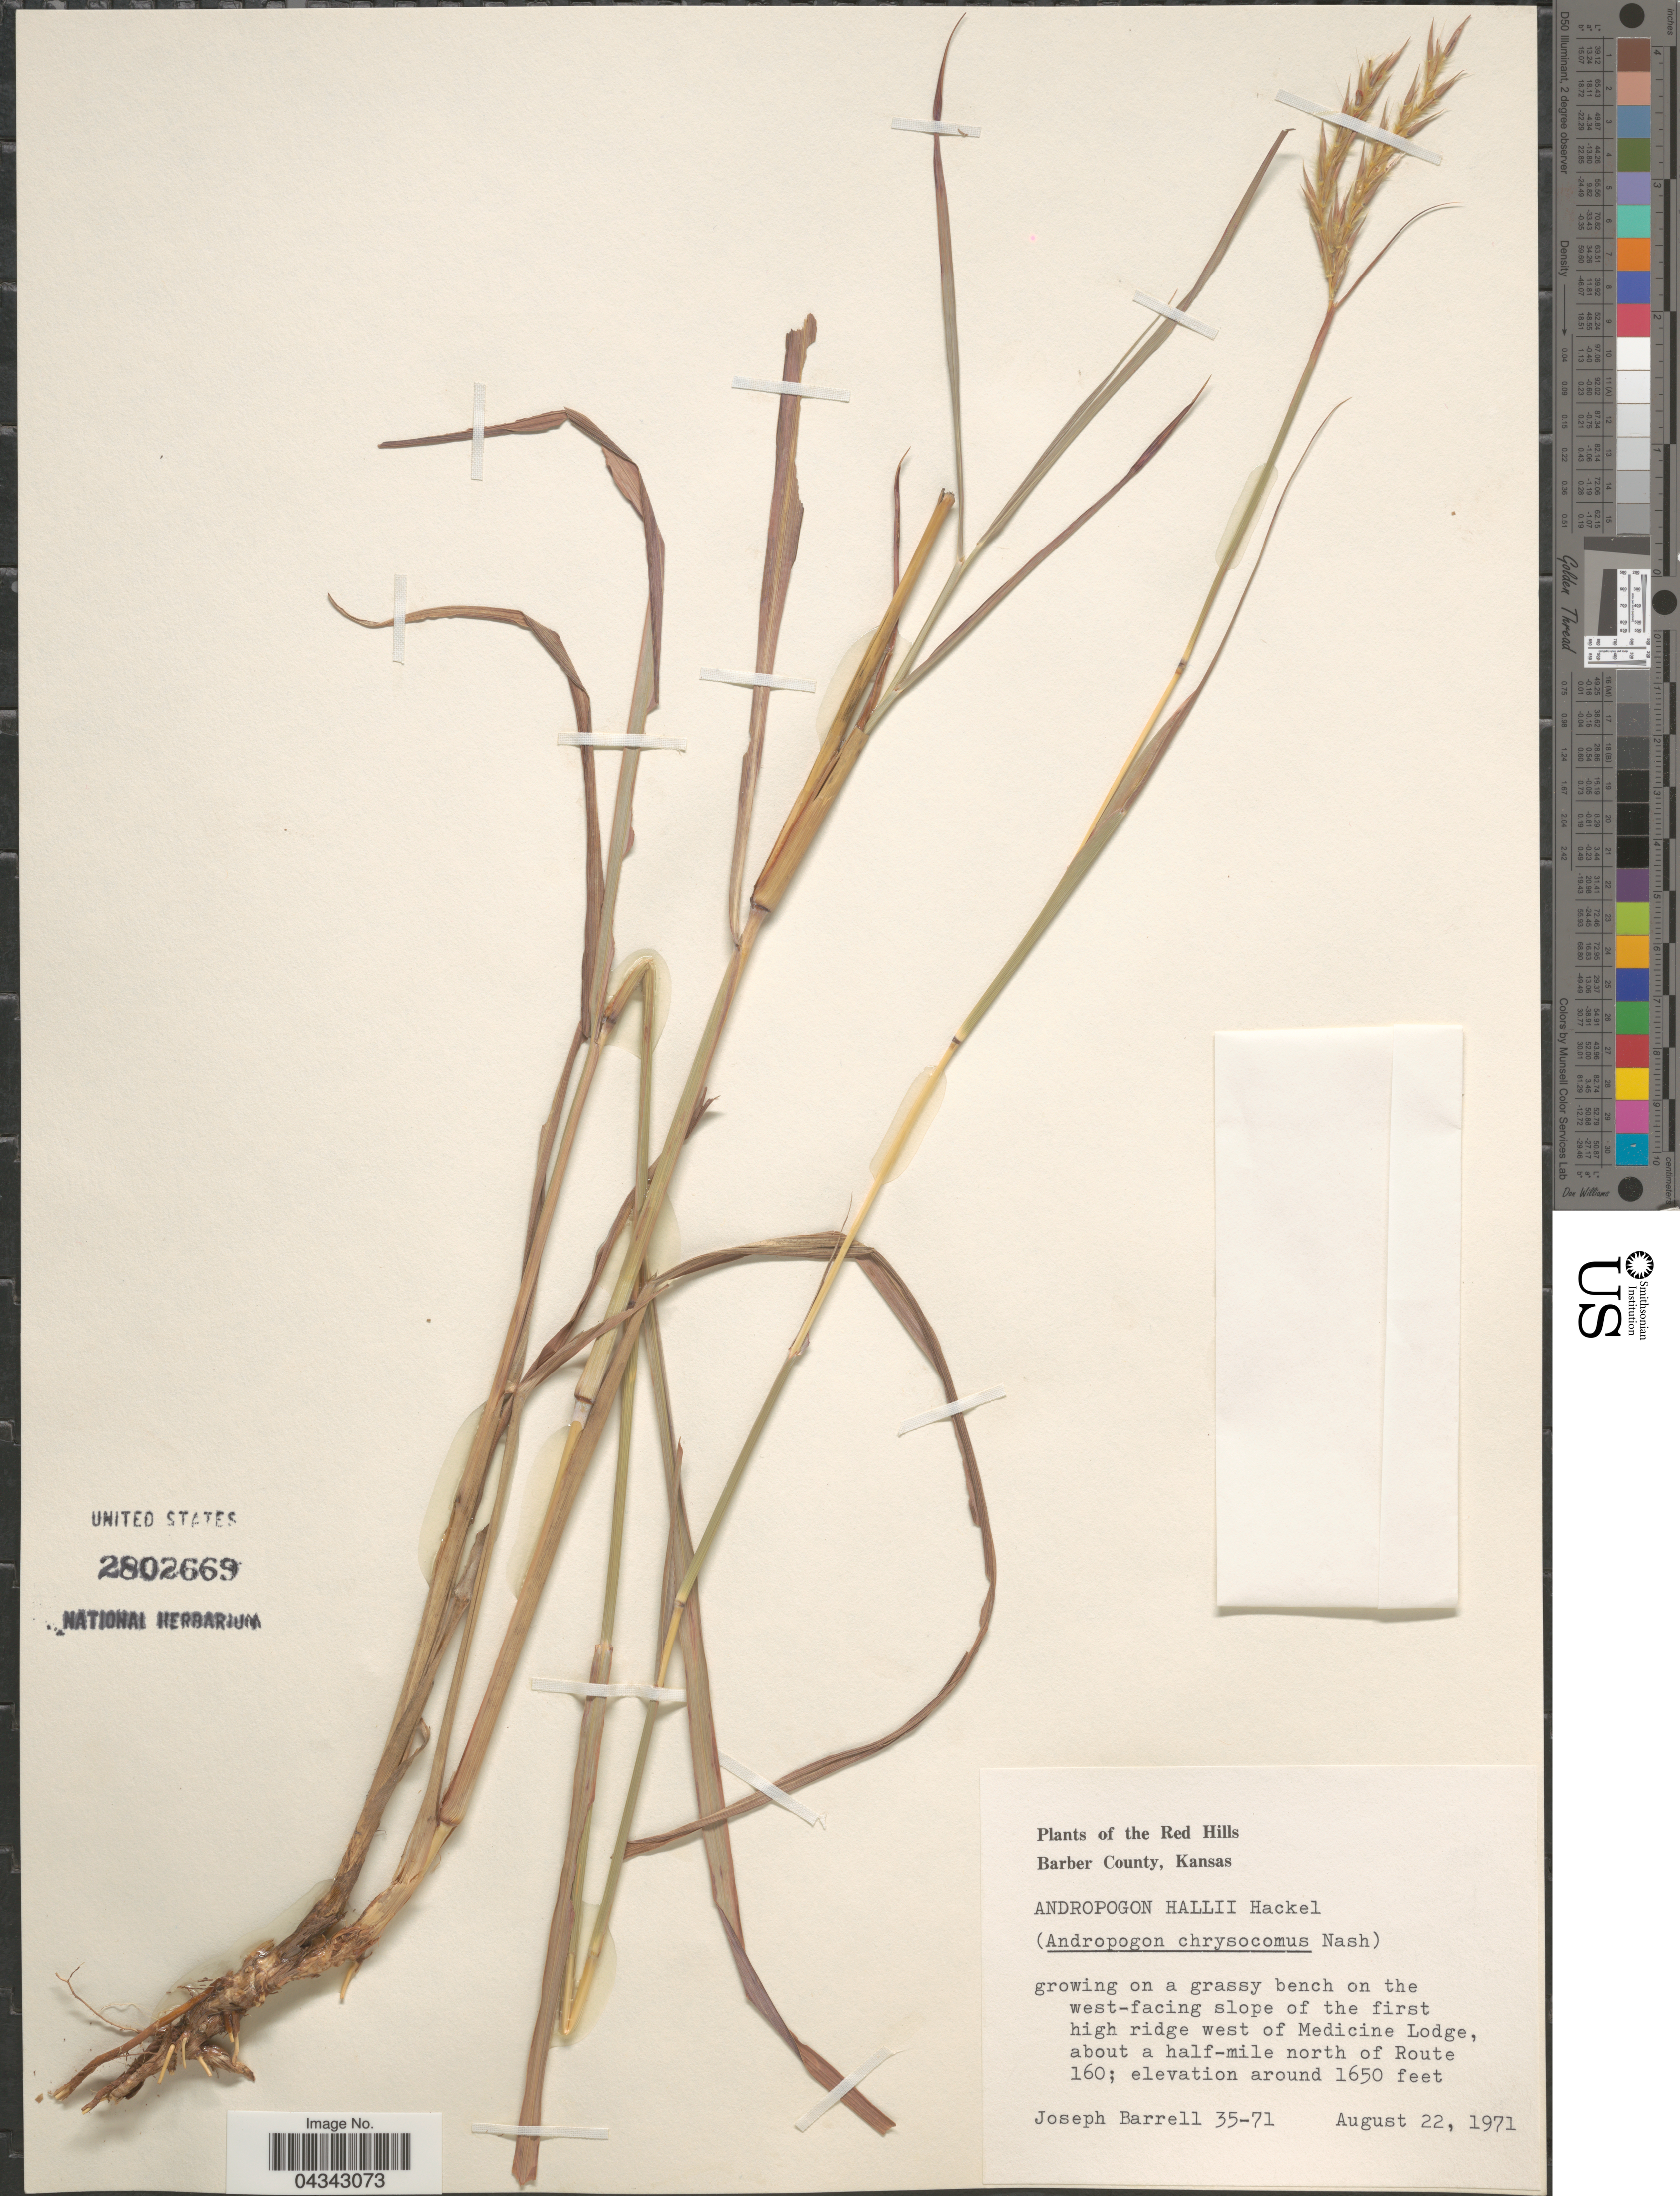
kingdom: Plantae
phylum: Tracheophyta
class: Liliopsida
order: Poales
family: Poaceae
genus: Andropogon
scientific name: Andropogon gerardii subsp. hallii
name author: (Hack.) Wipff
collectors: J. Barrell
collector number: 35-71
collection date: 1971-08-22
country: United States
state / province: Kansas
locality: Red Hills. Barber County. Growing on a grassy bench on the west-facing slope of the first high ridge west of Medicine Lodge, about a half-mile north of Route 160.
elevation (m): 503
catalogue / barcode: US 2802669